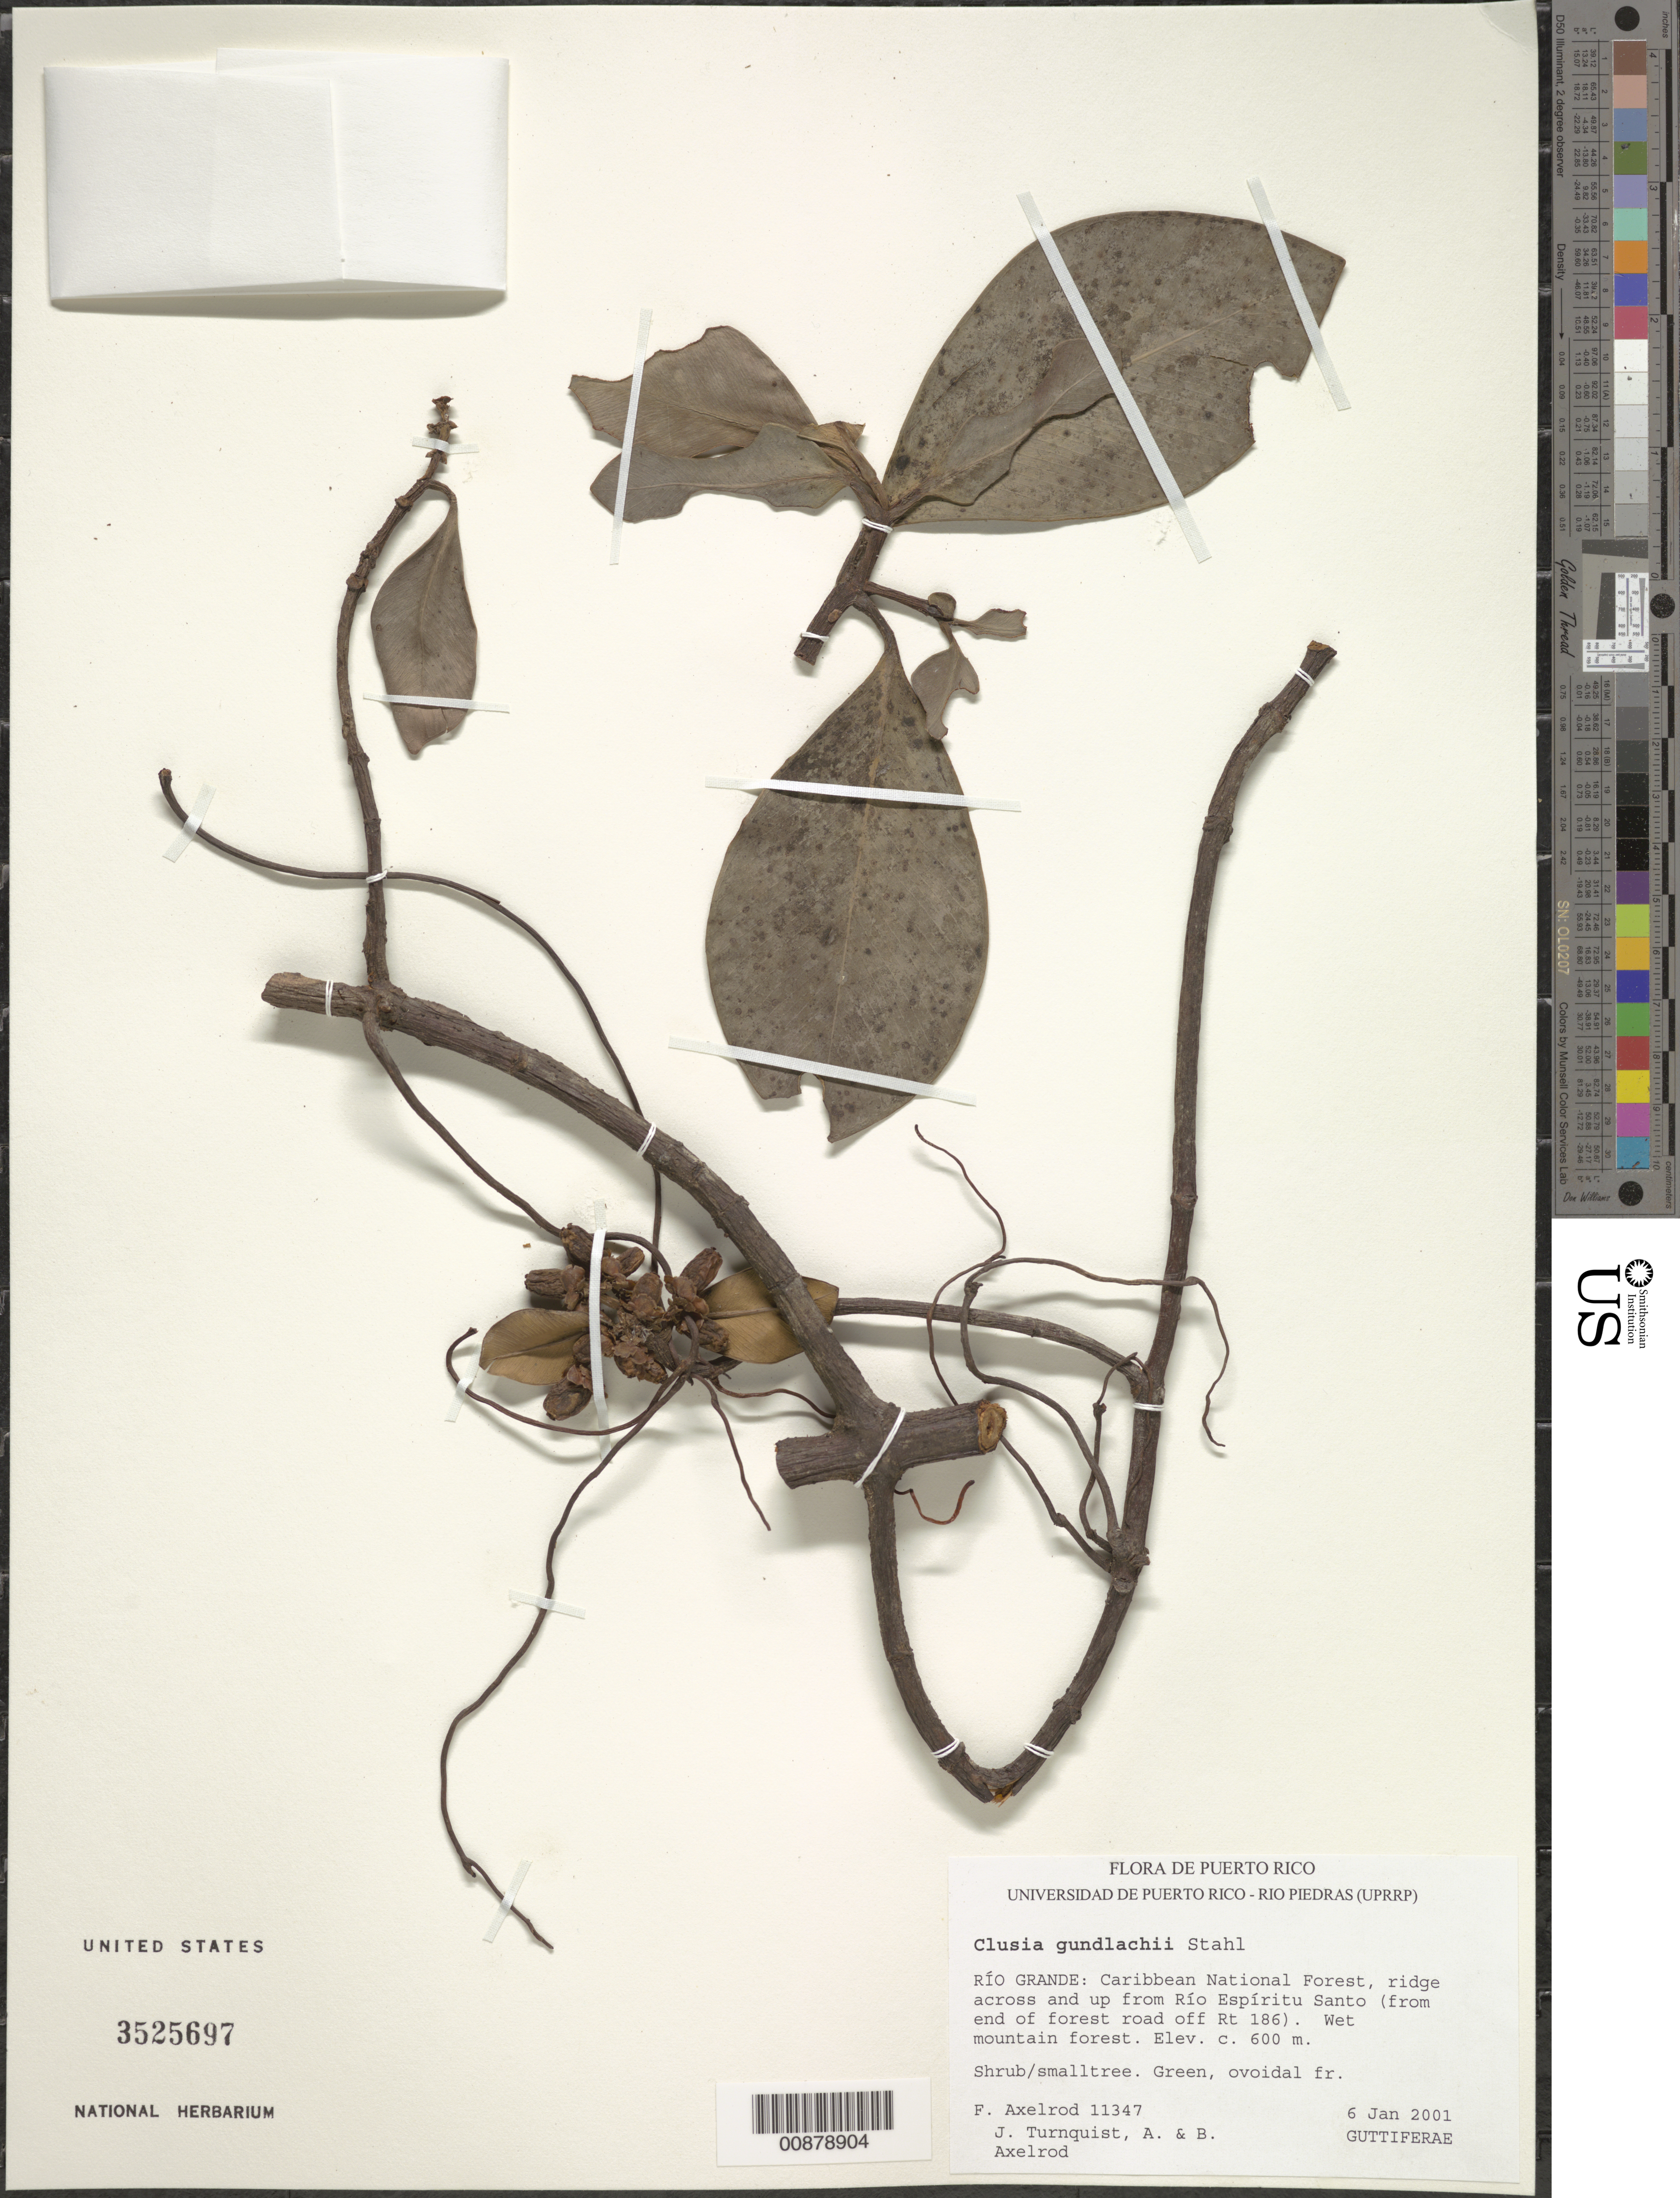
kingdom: Plantae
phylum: Tracheophyta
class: Magnoliopsida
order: Malpighiales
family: Clusiaceae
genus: Clusia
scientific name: Clusia gundlachii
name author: A. Stahl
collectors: F. S. Axelrod, J. Turnquist, A. Axelrod & B. Axelrod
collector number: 11347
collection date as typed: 06 Jan 2001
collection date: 2001-01-06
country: Puerto Rico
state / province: Río Grande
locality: Caribbean National Forest, ridge across and up from Río Espíritu Santo (from end of forest road off Rt. 186).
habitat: Wet mounatin forest.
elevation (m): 600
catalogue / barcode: US 3525697